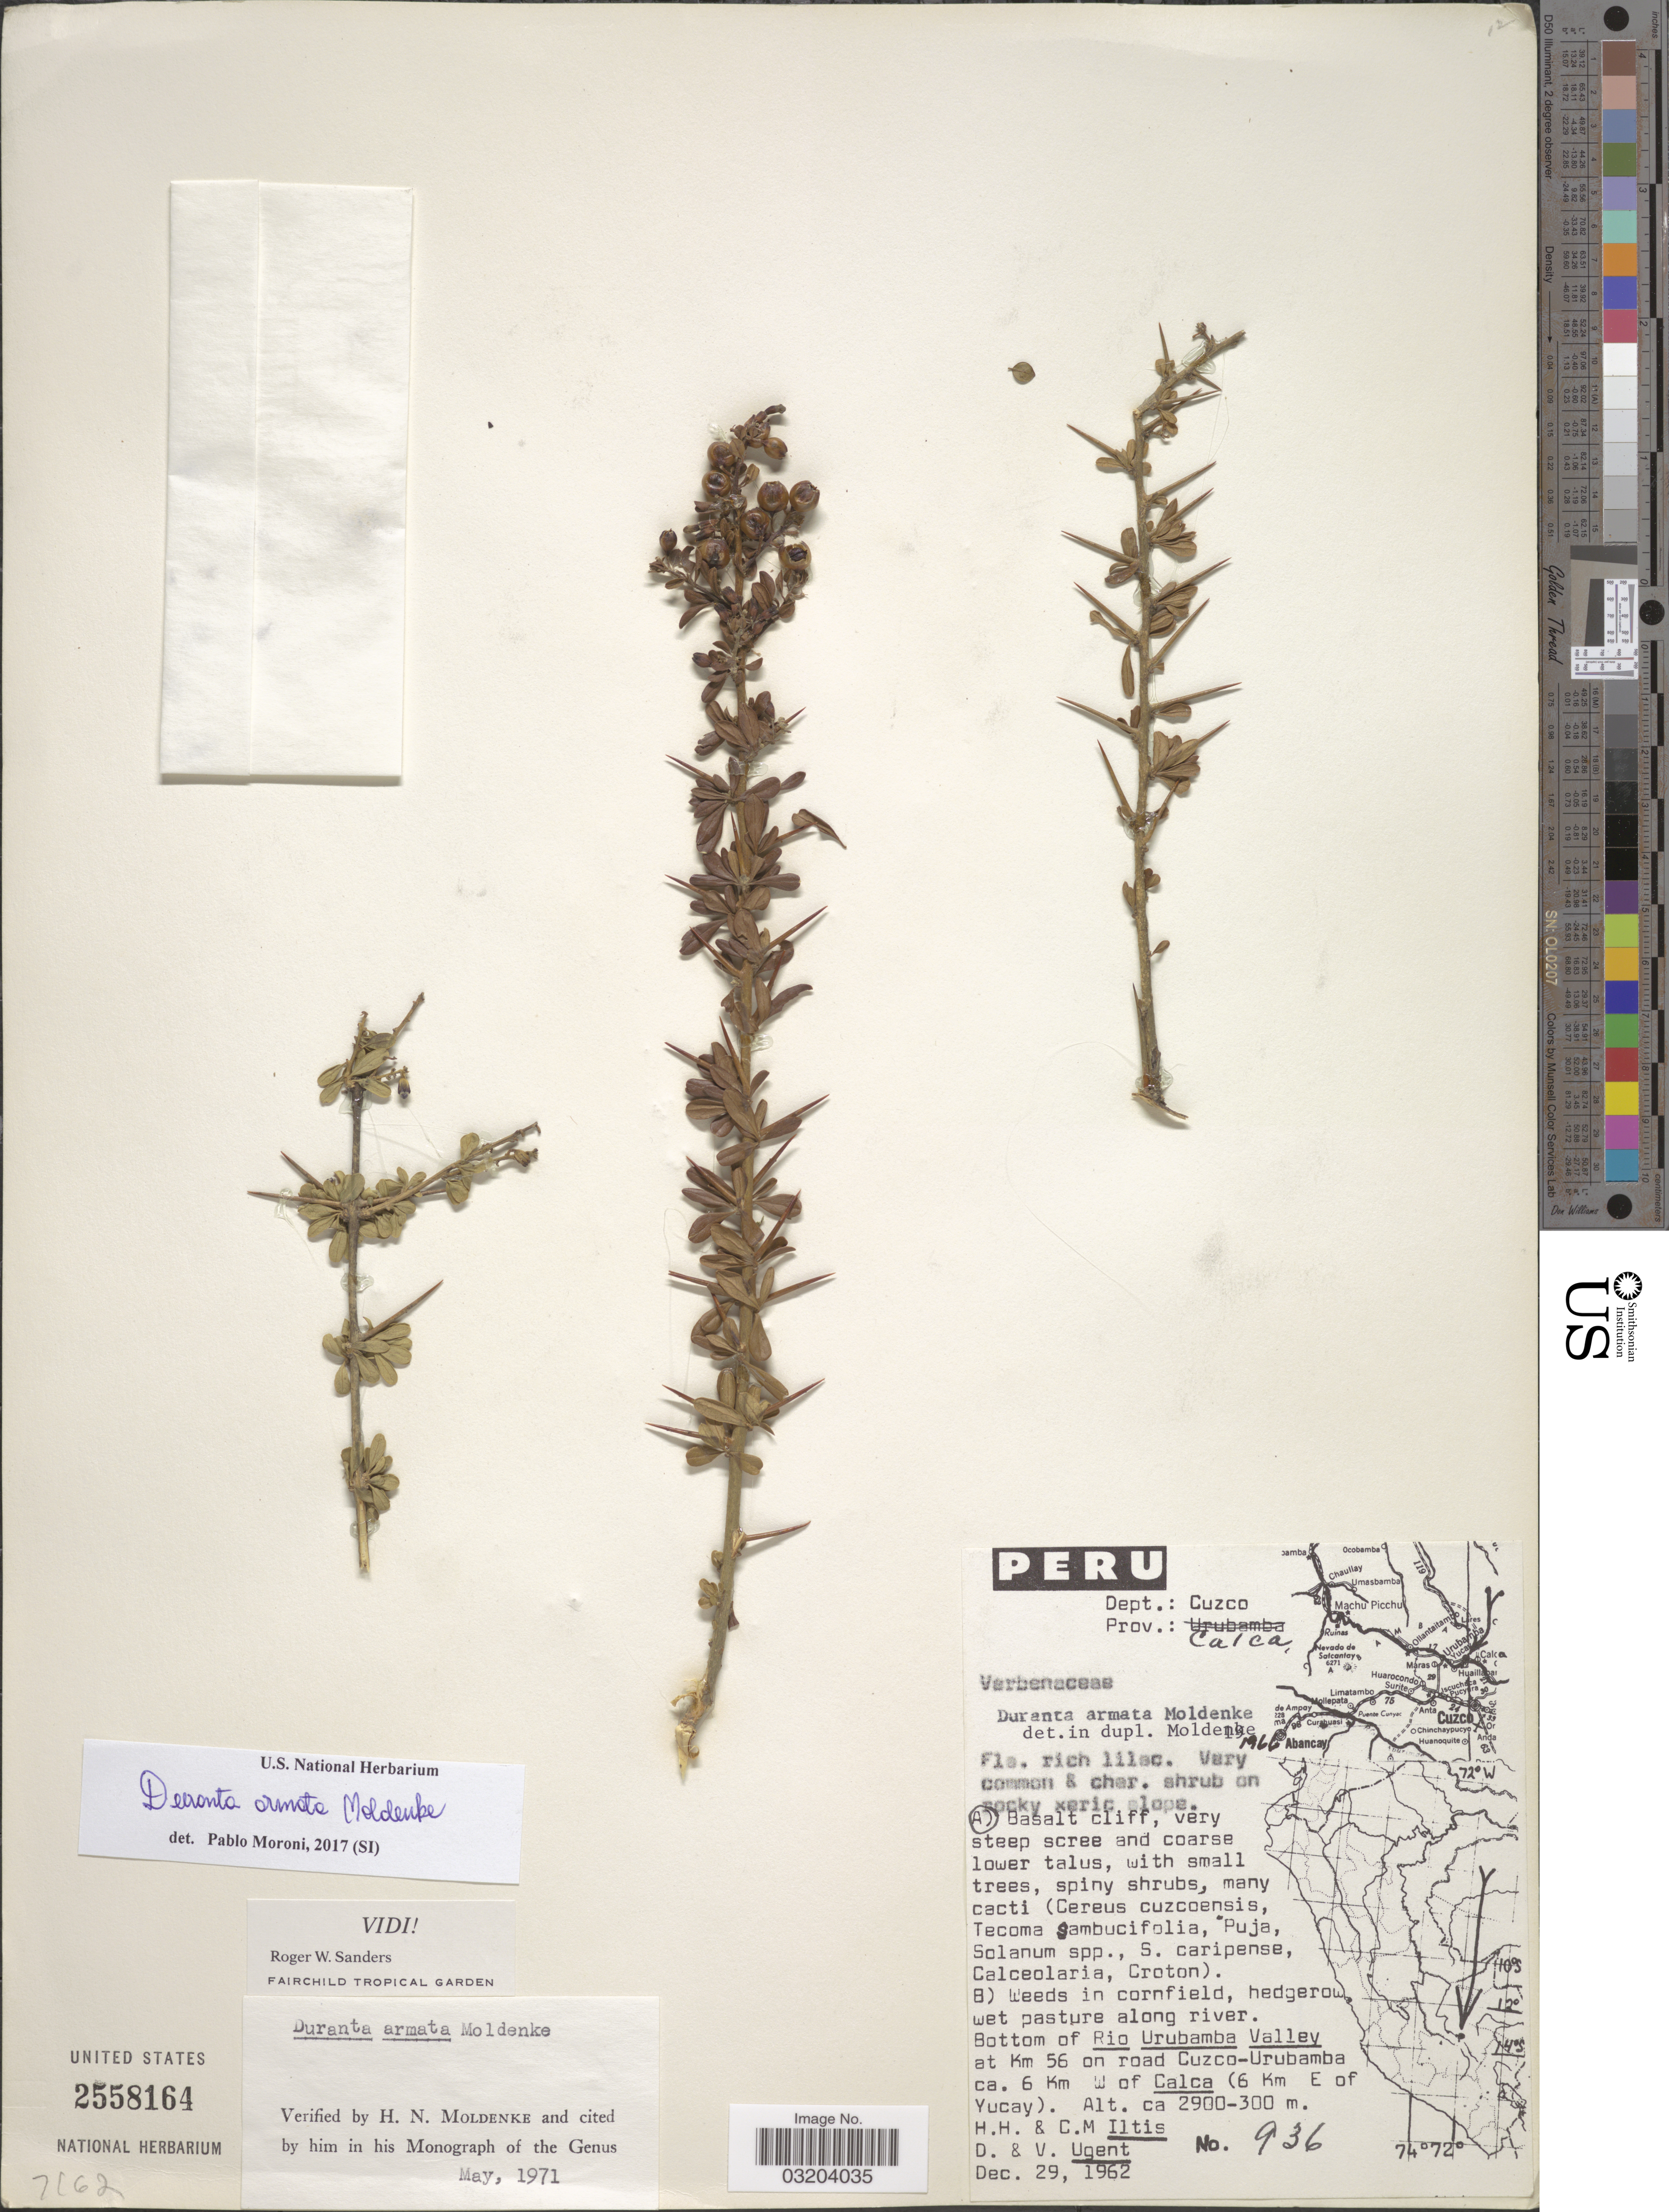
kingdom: Plantae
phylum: Tracheophyta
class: Magnoliopsida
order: Lamiales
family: Verbenaceae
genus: Duranta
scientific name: Duranta armata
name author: Moldenke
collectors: H. H. Iltis, C. M Iltis, D. Ugent & V. Ugent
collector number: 936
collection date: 1962-12-29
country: Peru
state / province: Cusco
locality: Dept.: Cuzco. Prov.: Calca. Bottom of Rio Urubamba Valley at Km 56 on road Cuzco-Urubamba ca. 6 Km W of Calca (6 Km E of Yucay).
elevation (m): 300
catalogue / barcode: US 2558164